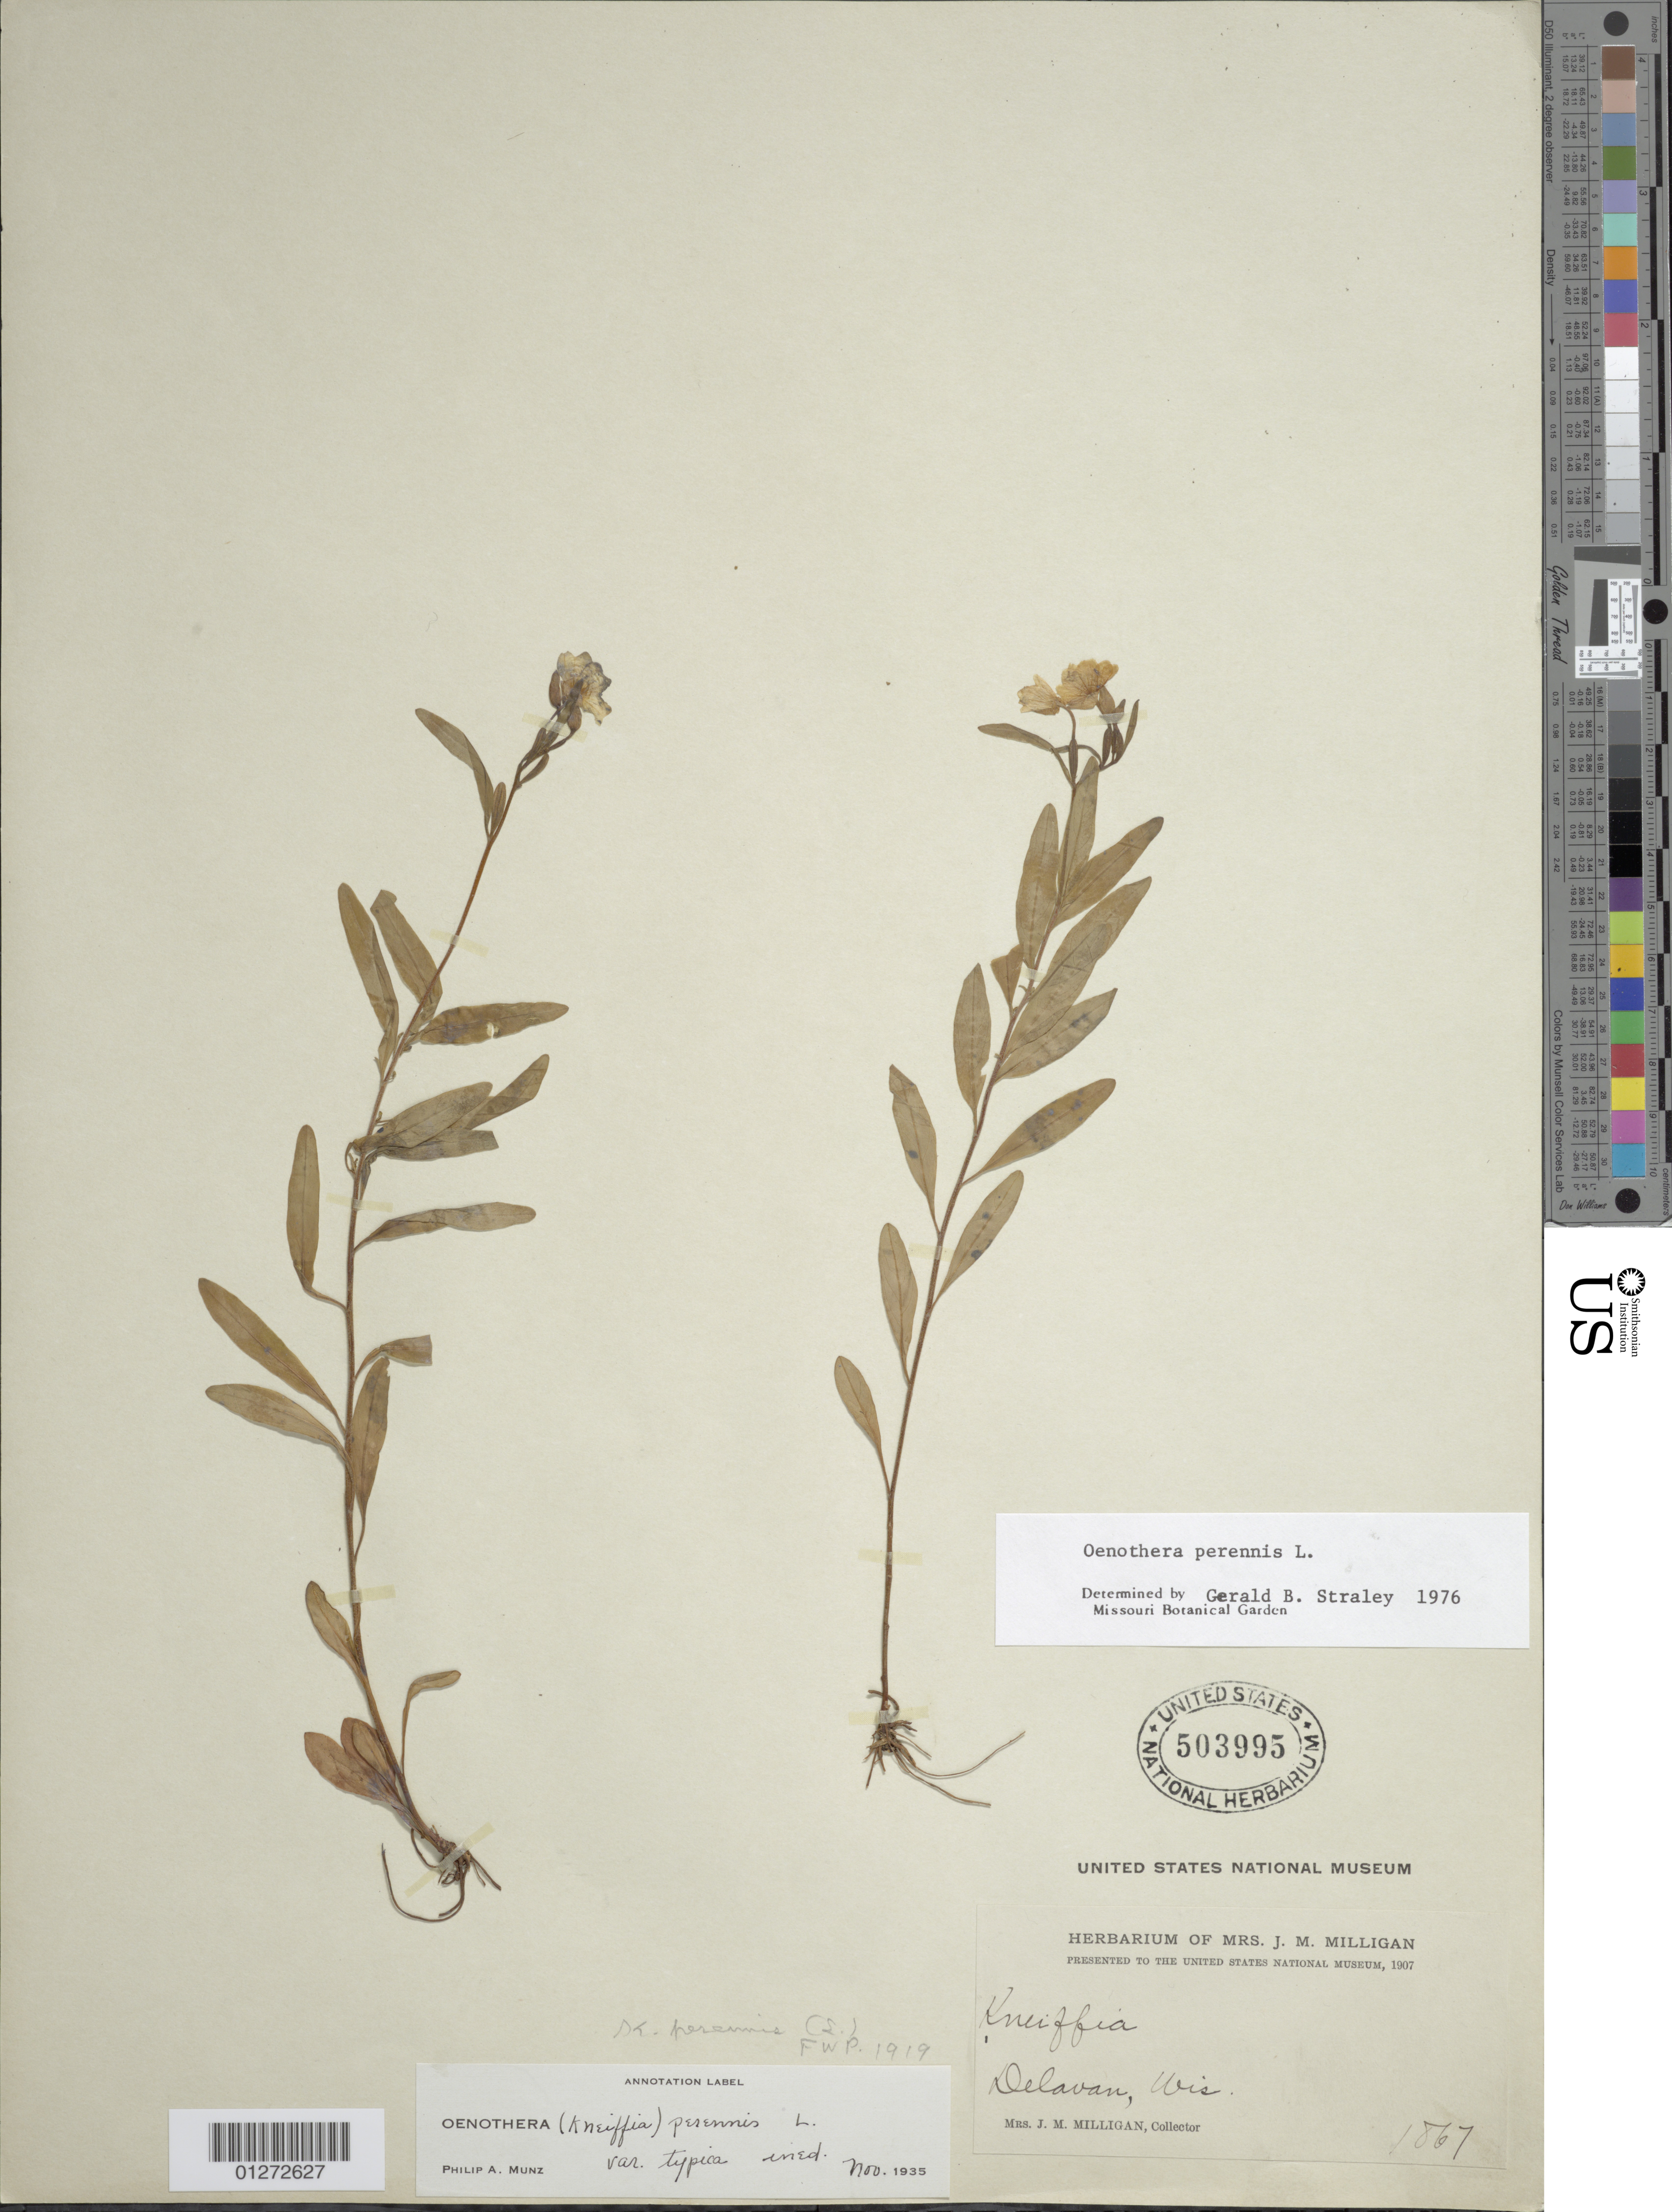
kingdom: Plantae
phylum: Tracheophyta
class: Magnoliopsida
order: Myrtales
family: Onagraceae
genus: Oenothera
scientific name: Oenothera perennis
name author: L.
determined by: Straley, G. B.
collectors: J. M. Milligan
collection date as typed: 1867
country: United States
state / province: Wisconsin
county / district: Walworth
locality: Delavan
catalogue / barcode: US 503995